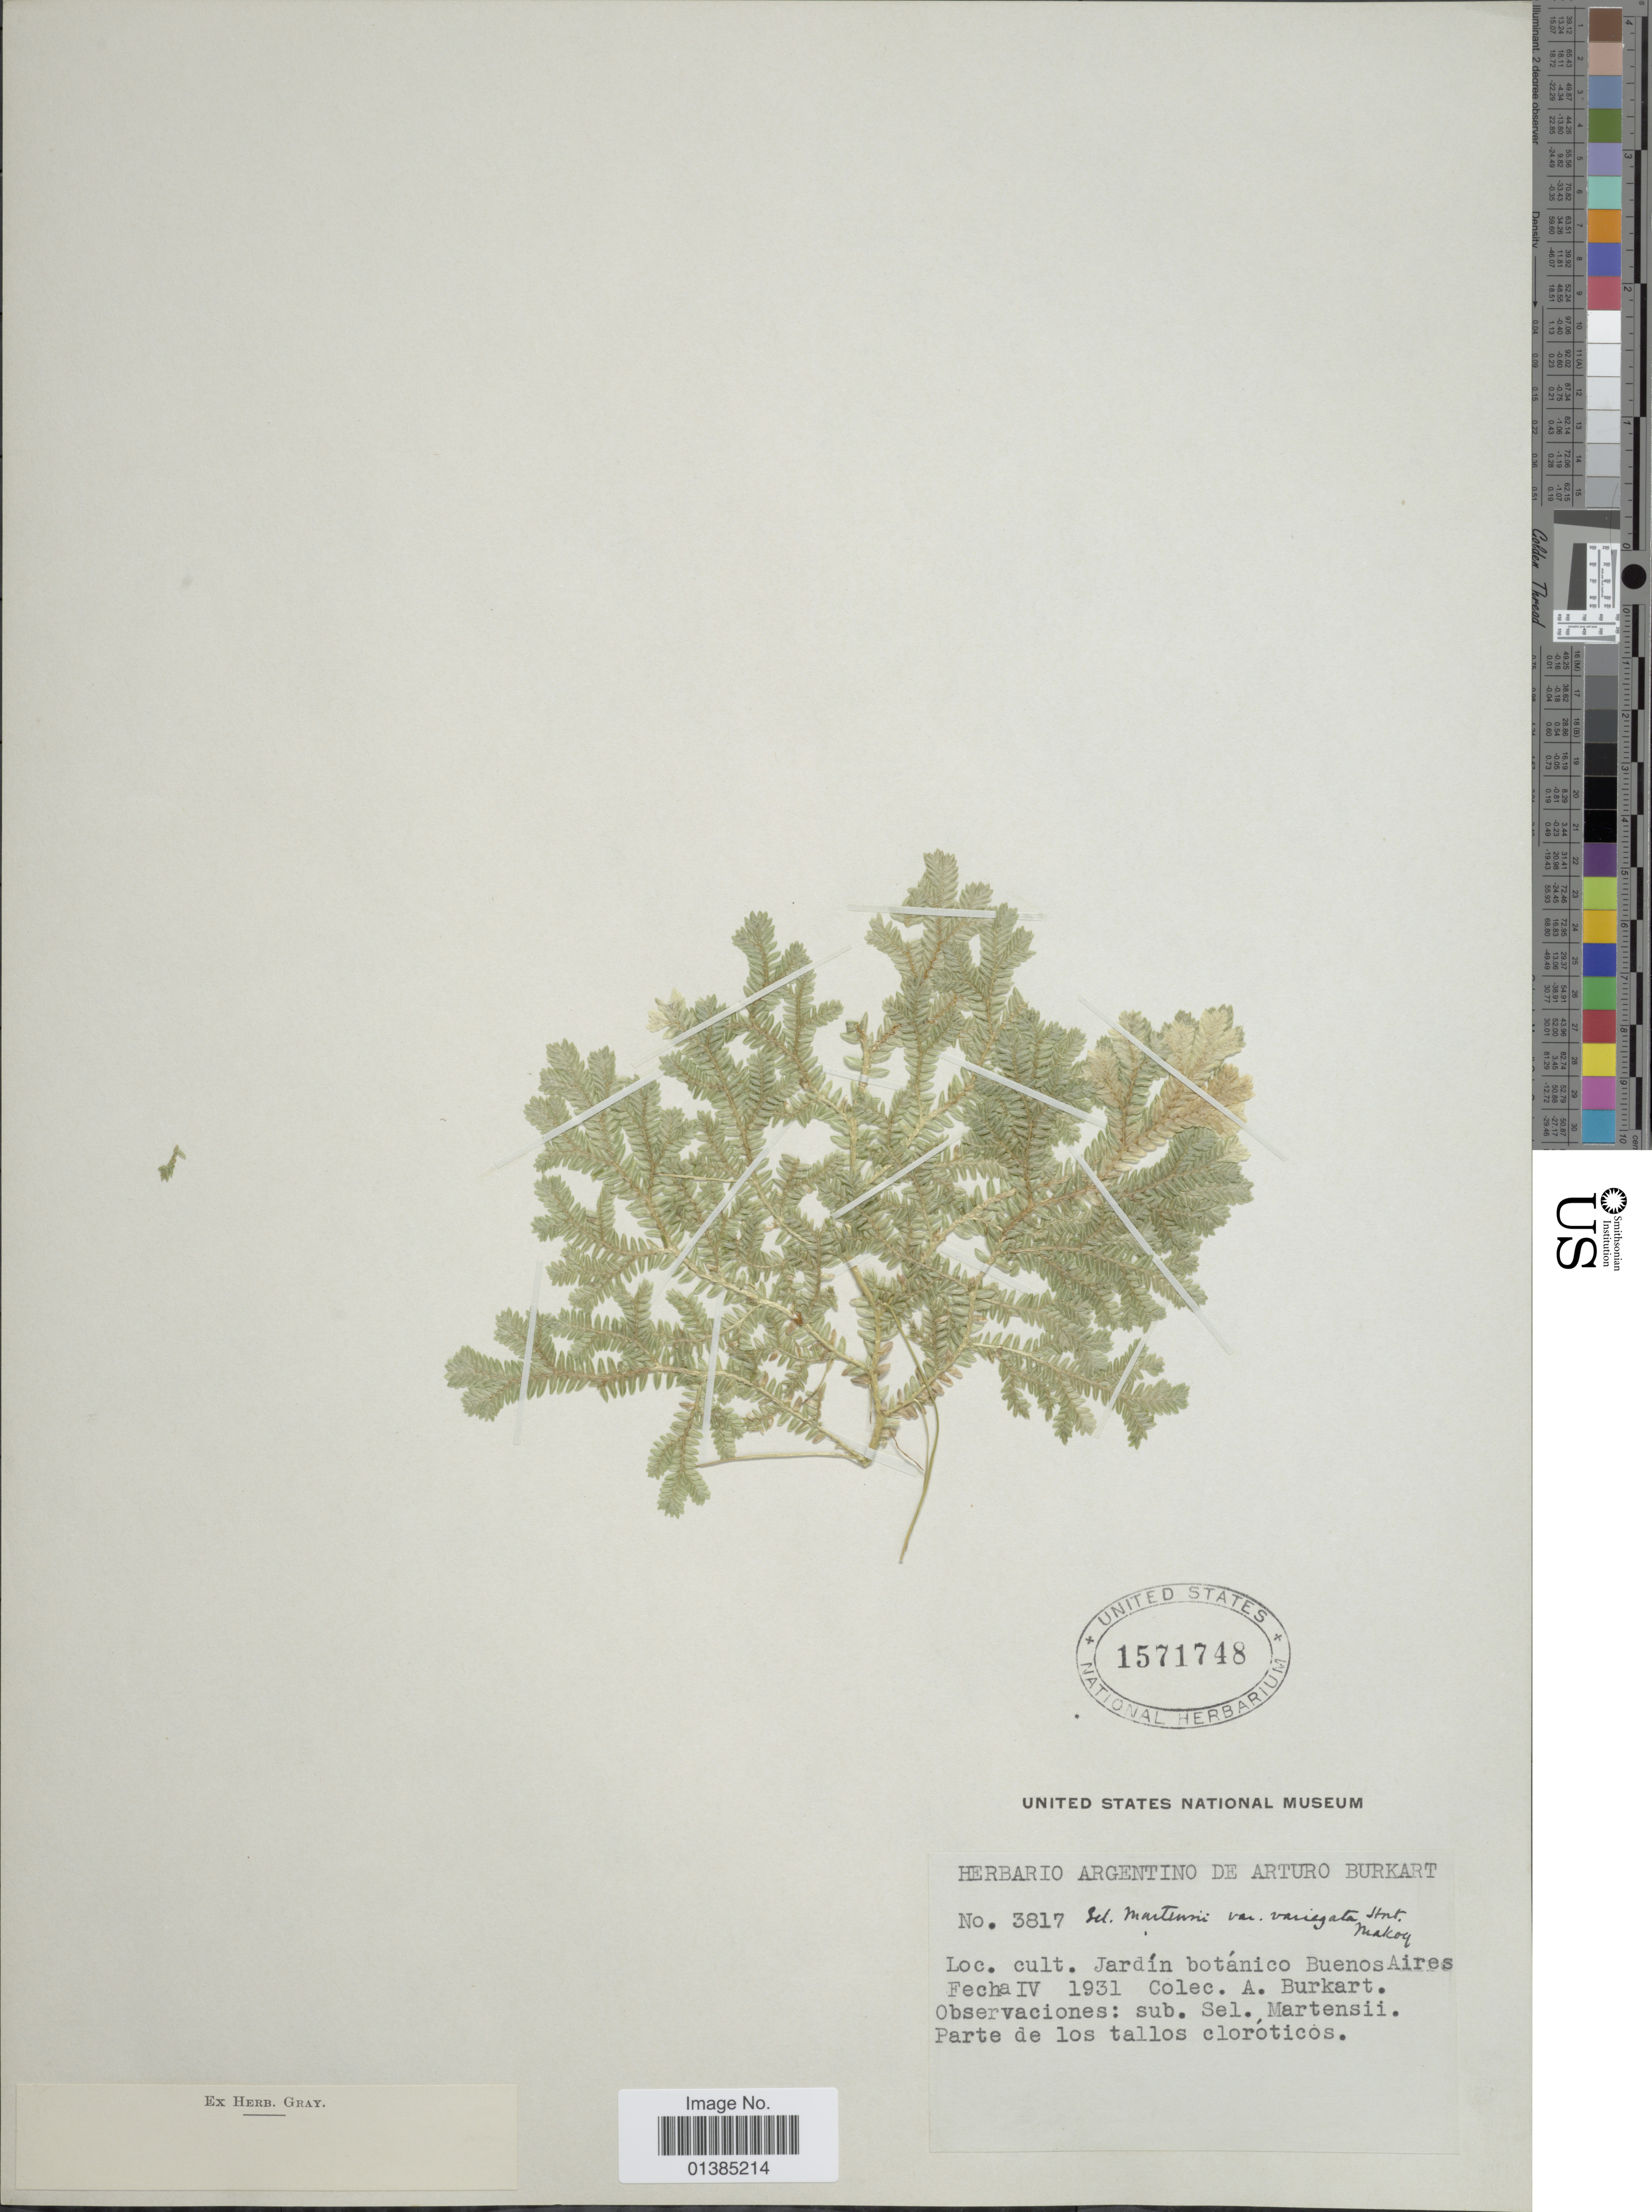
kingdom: Plantae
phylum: Tracheophyta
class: Lycopodiopsida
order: Selaginellales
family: Selaginellaceae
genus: Selaginella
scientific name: Selaginella martensii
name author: Spring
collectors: A. E. Burkart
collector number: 3817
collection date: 1931-04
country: Argentina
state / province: Buenos Aires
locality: Cult. Jardín botánico Buenos Aires Fecha.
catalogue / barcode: US 1571748